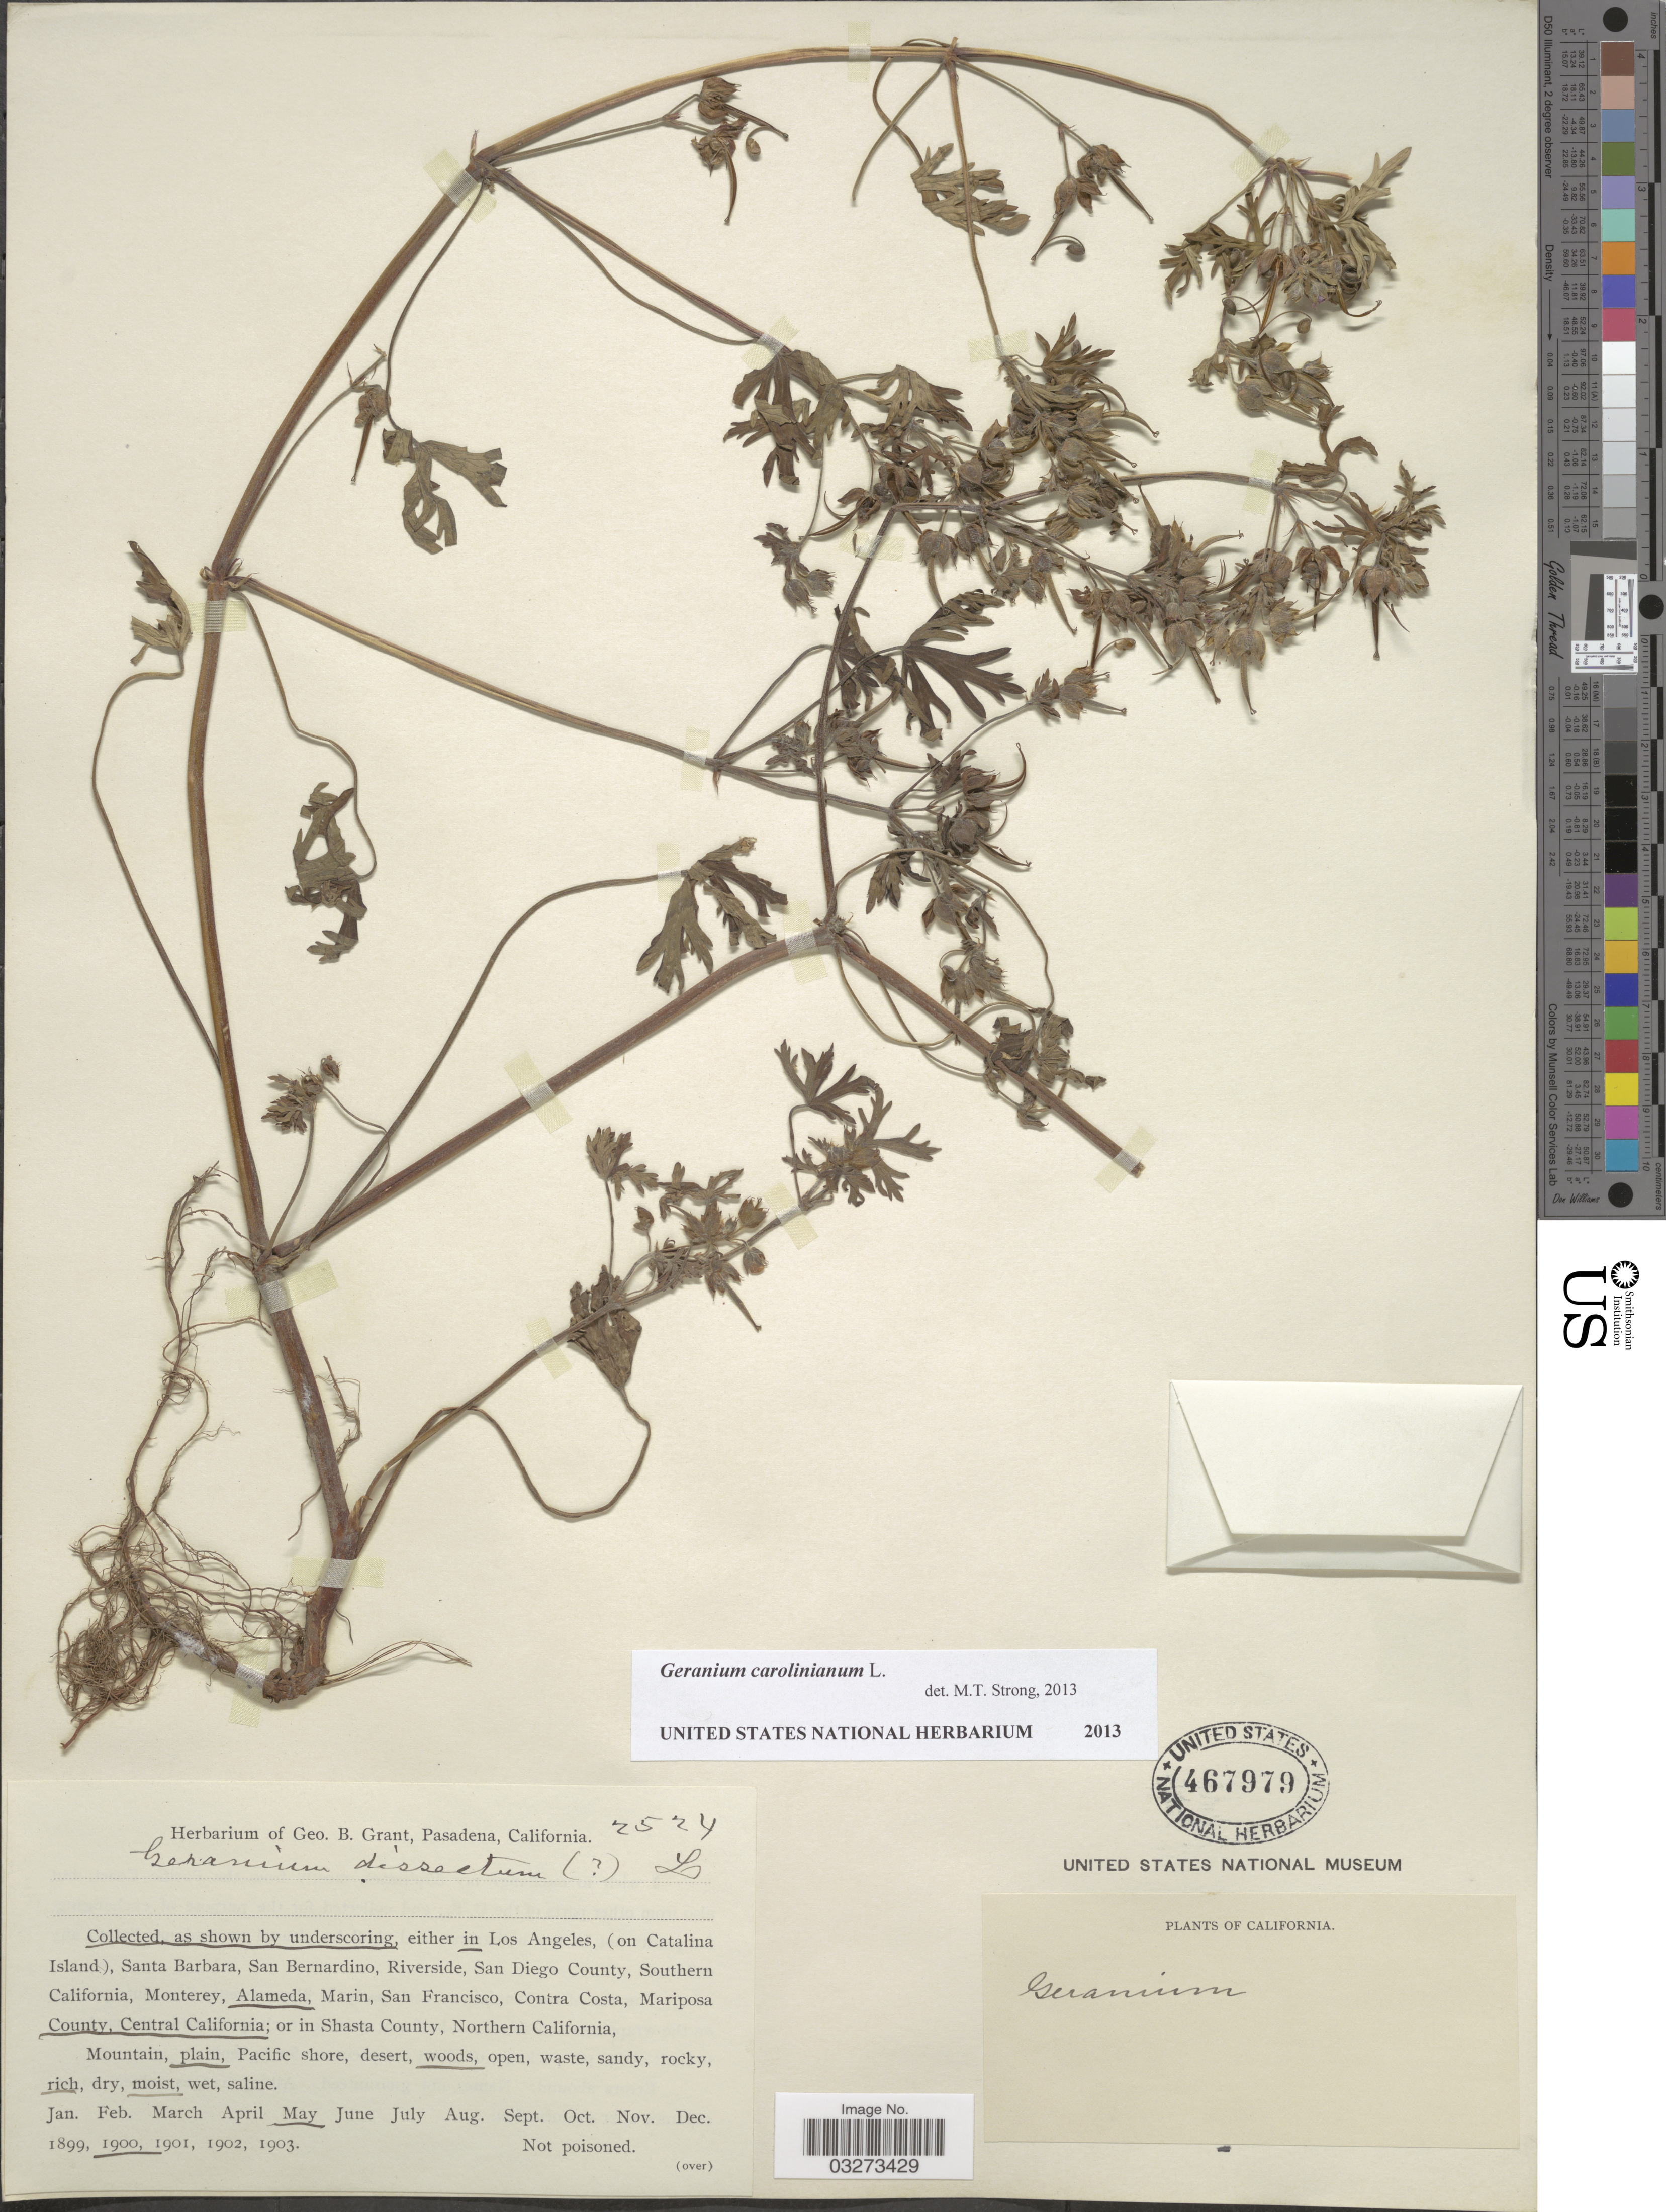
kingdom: Plantae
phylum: Tracheophyta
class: Magnoliopsida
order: Geraniales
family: Geraniaceae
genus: Geranium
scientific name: Geranium carolinianum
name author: L.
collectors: ex herb. Geo. B. Grant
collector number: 2524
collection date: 1900-05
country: United States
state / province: California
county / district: Alameda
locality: Alameda County, Central California.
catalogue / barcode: US 467979